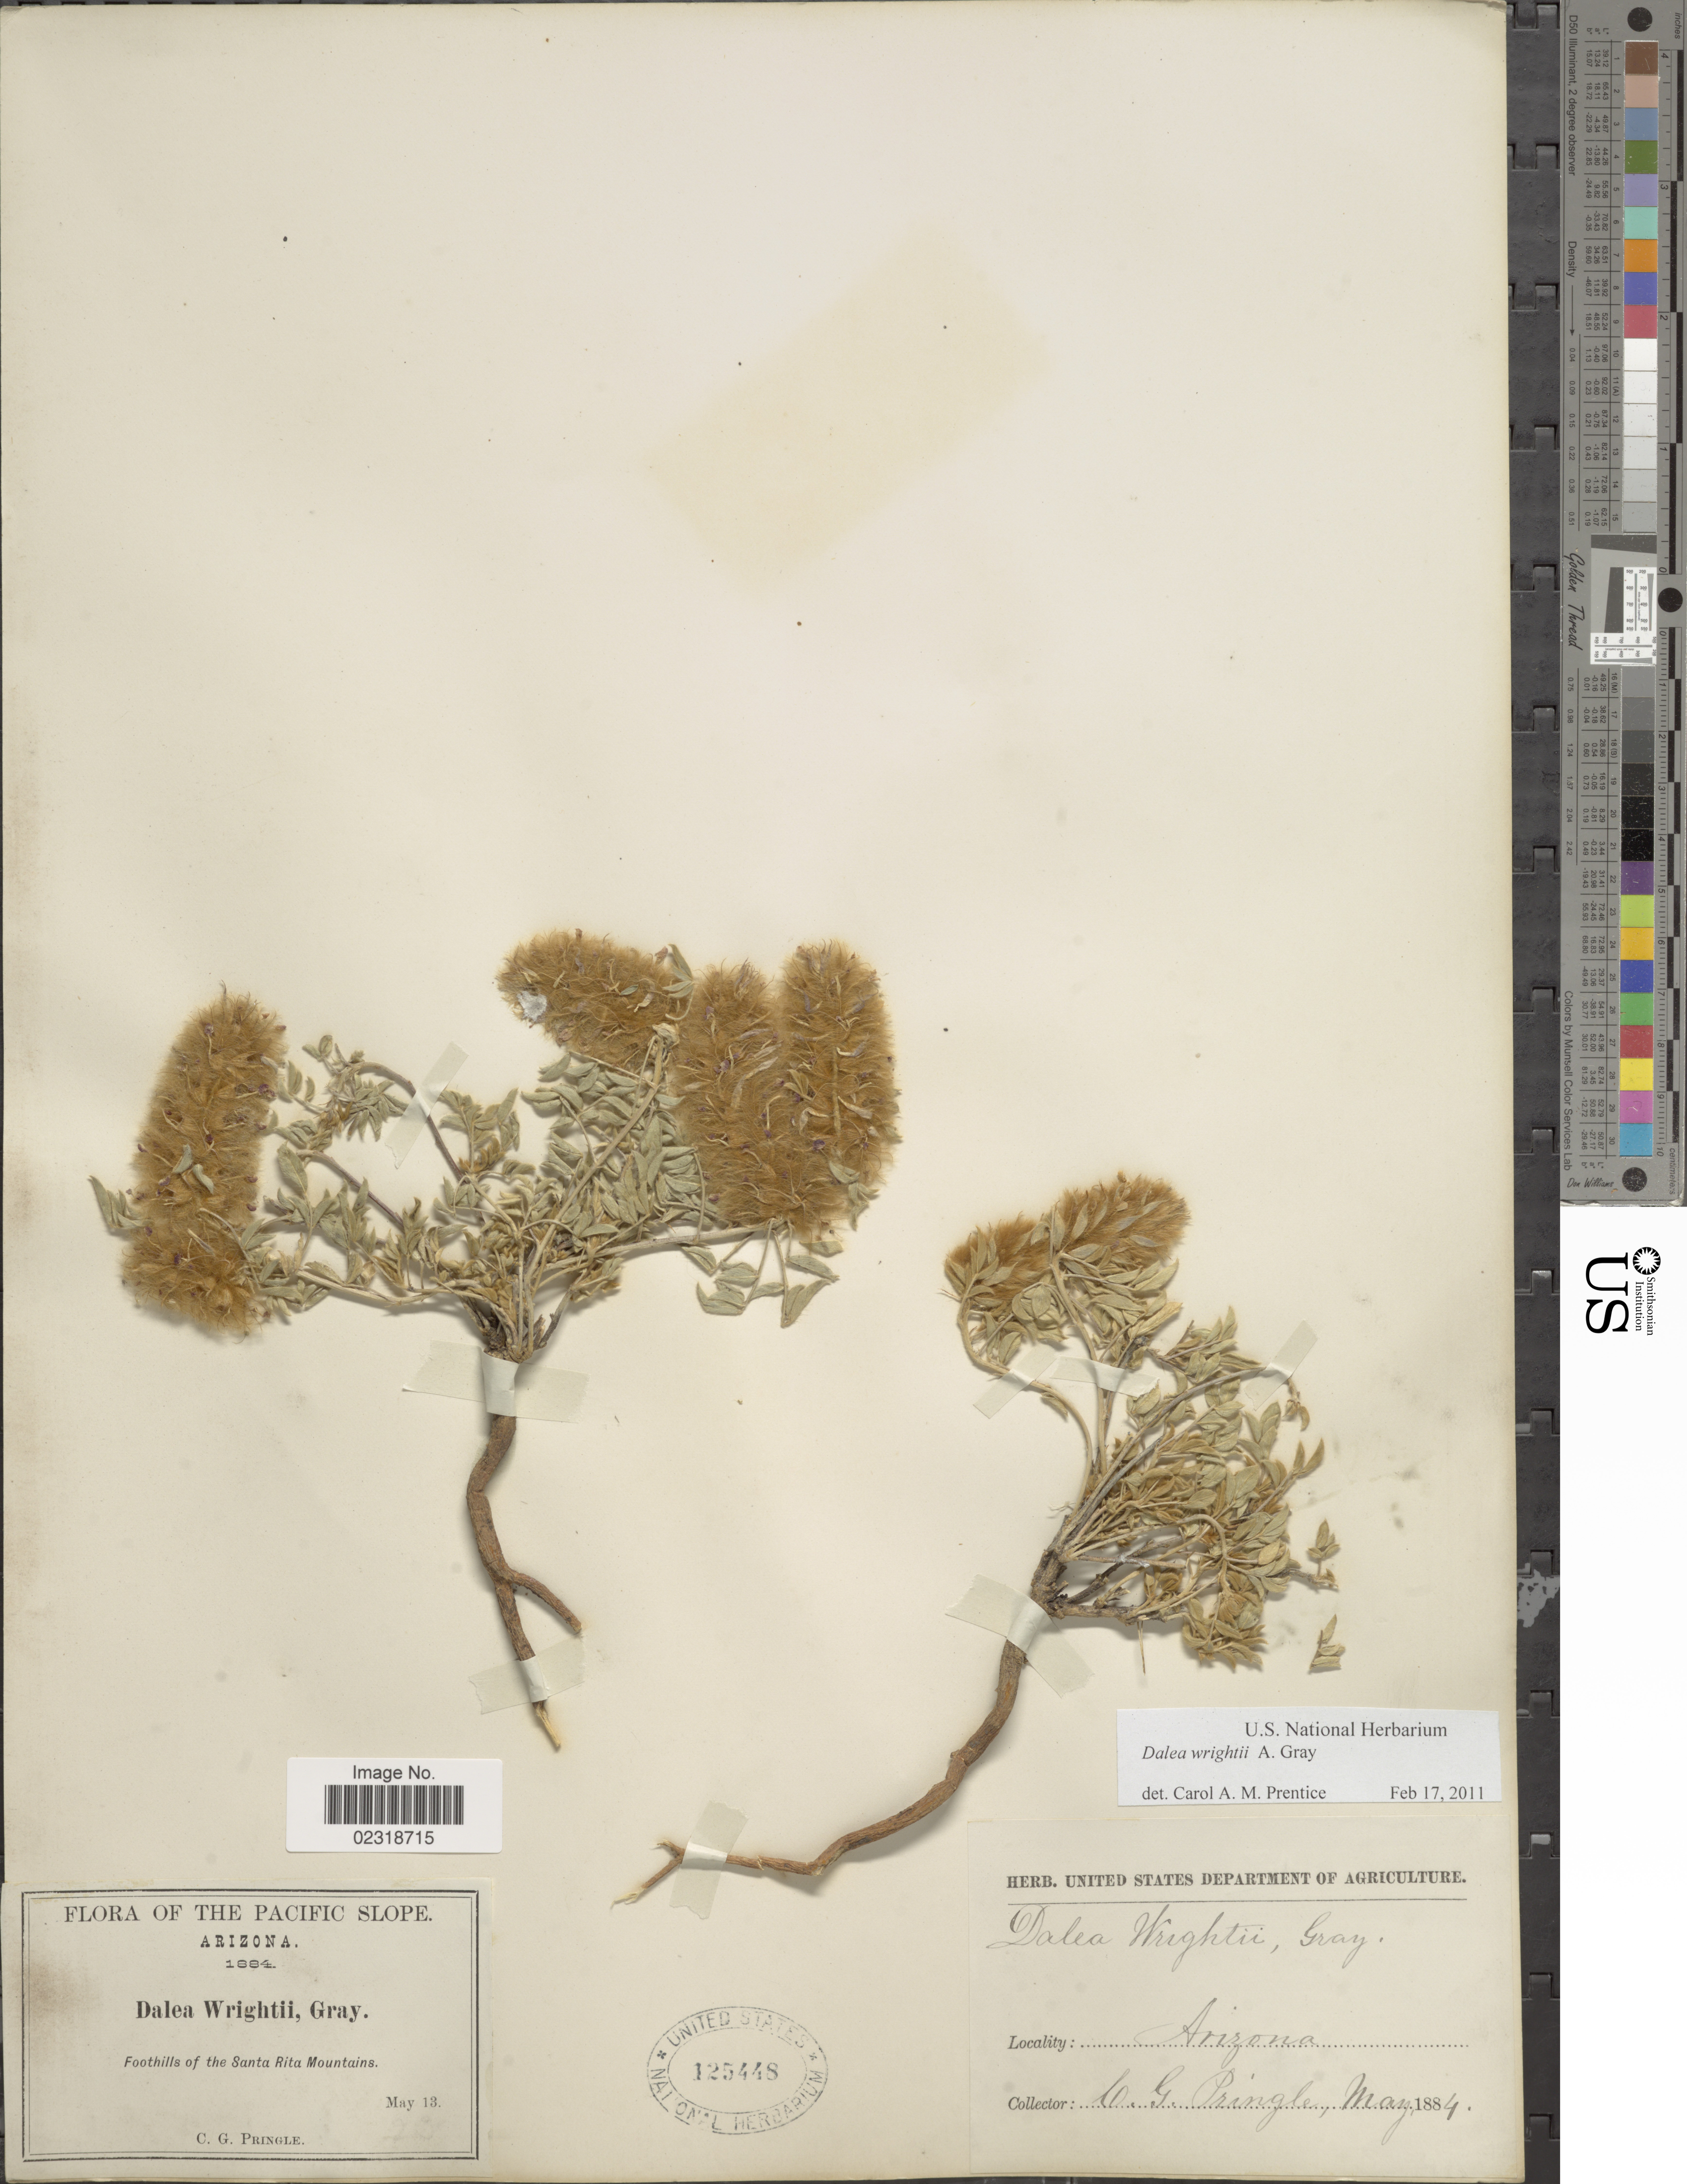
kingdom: Plantae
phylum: Tracheophyta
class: Magnoliopsida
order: Fabales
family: Fabaceae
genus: Dalea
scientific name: Dalea wrightii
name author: A. Gray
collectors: C. G. Pringle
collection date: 1884-05-13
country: United States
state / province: Arizona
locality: Pacific Slope, foothills of the Santa Rita Mountains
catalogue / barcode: US 125448